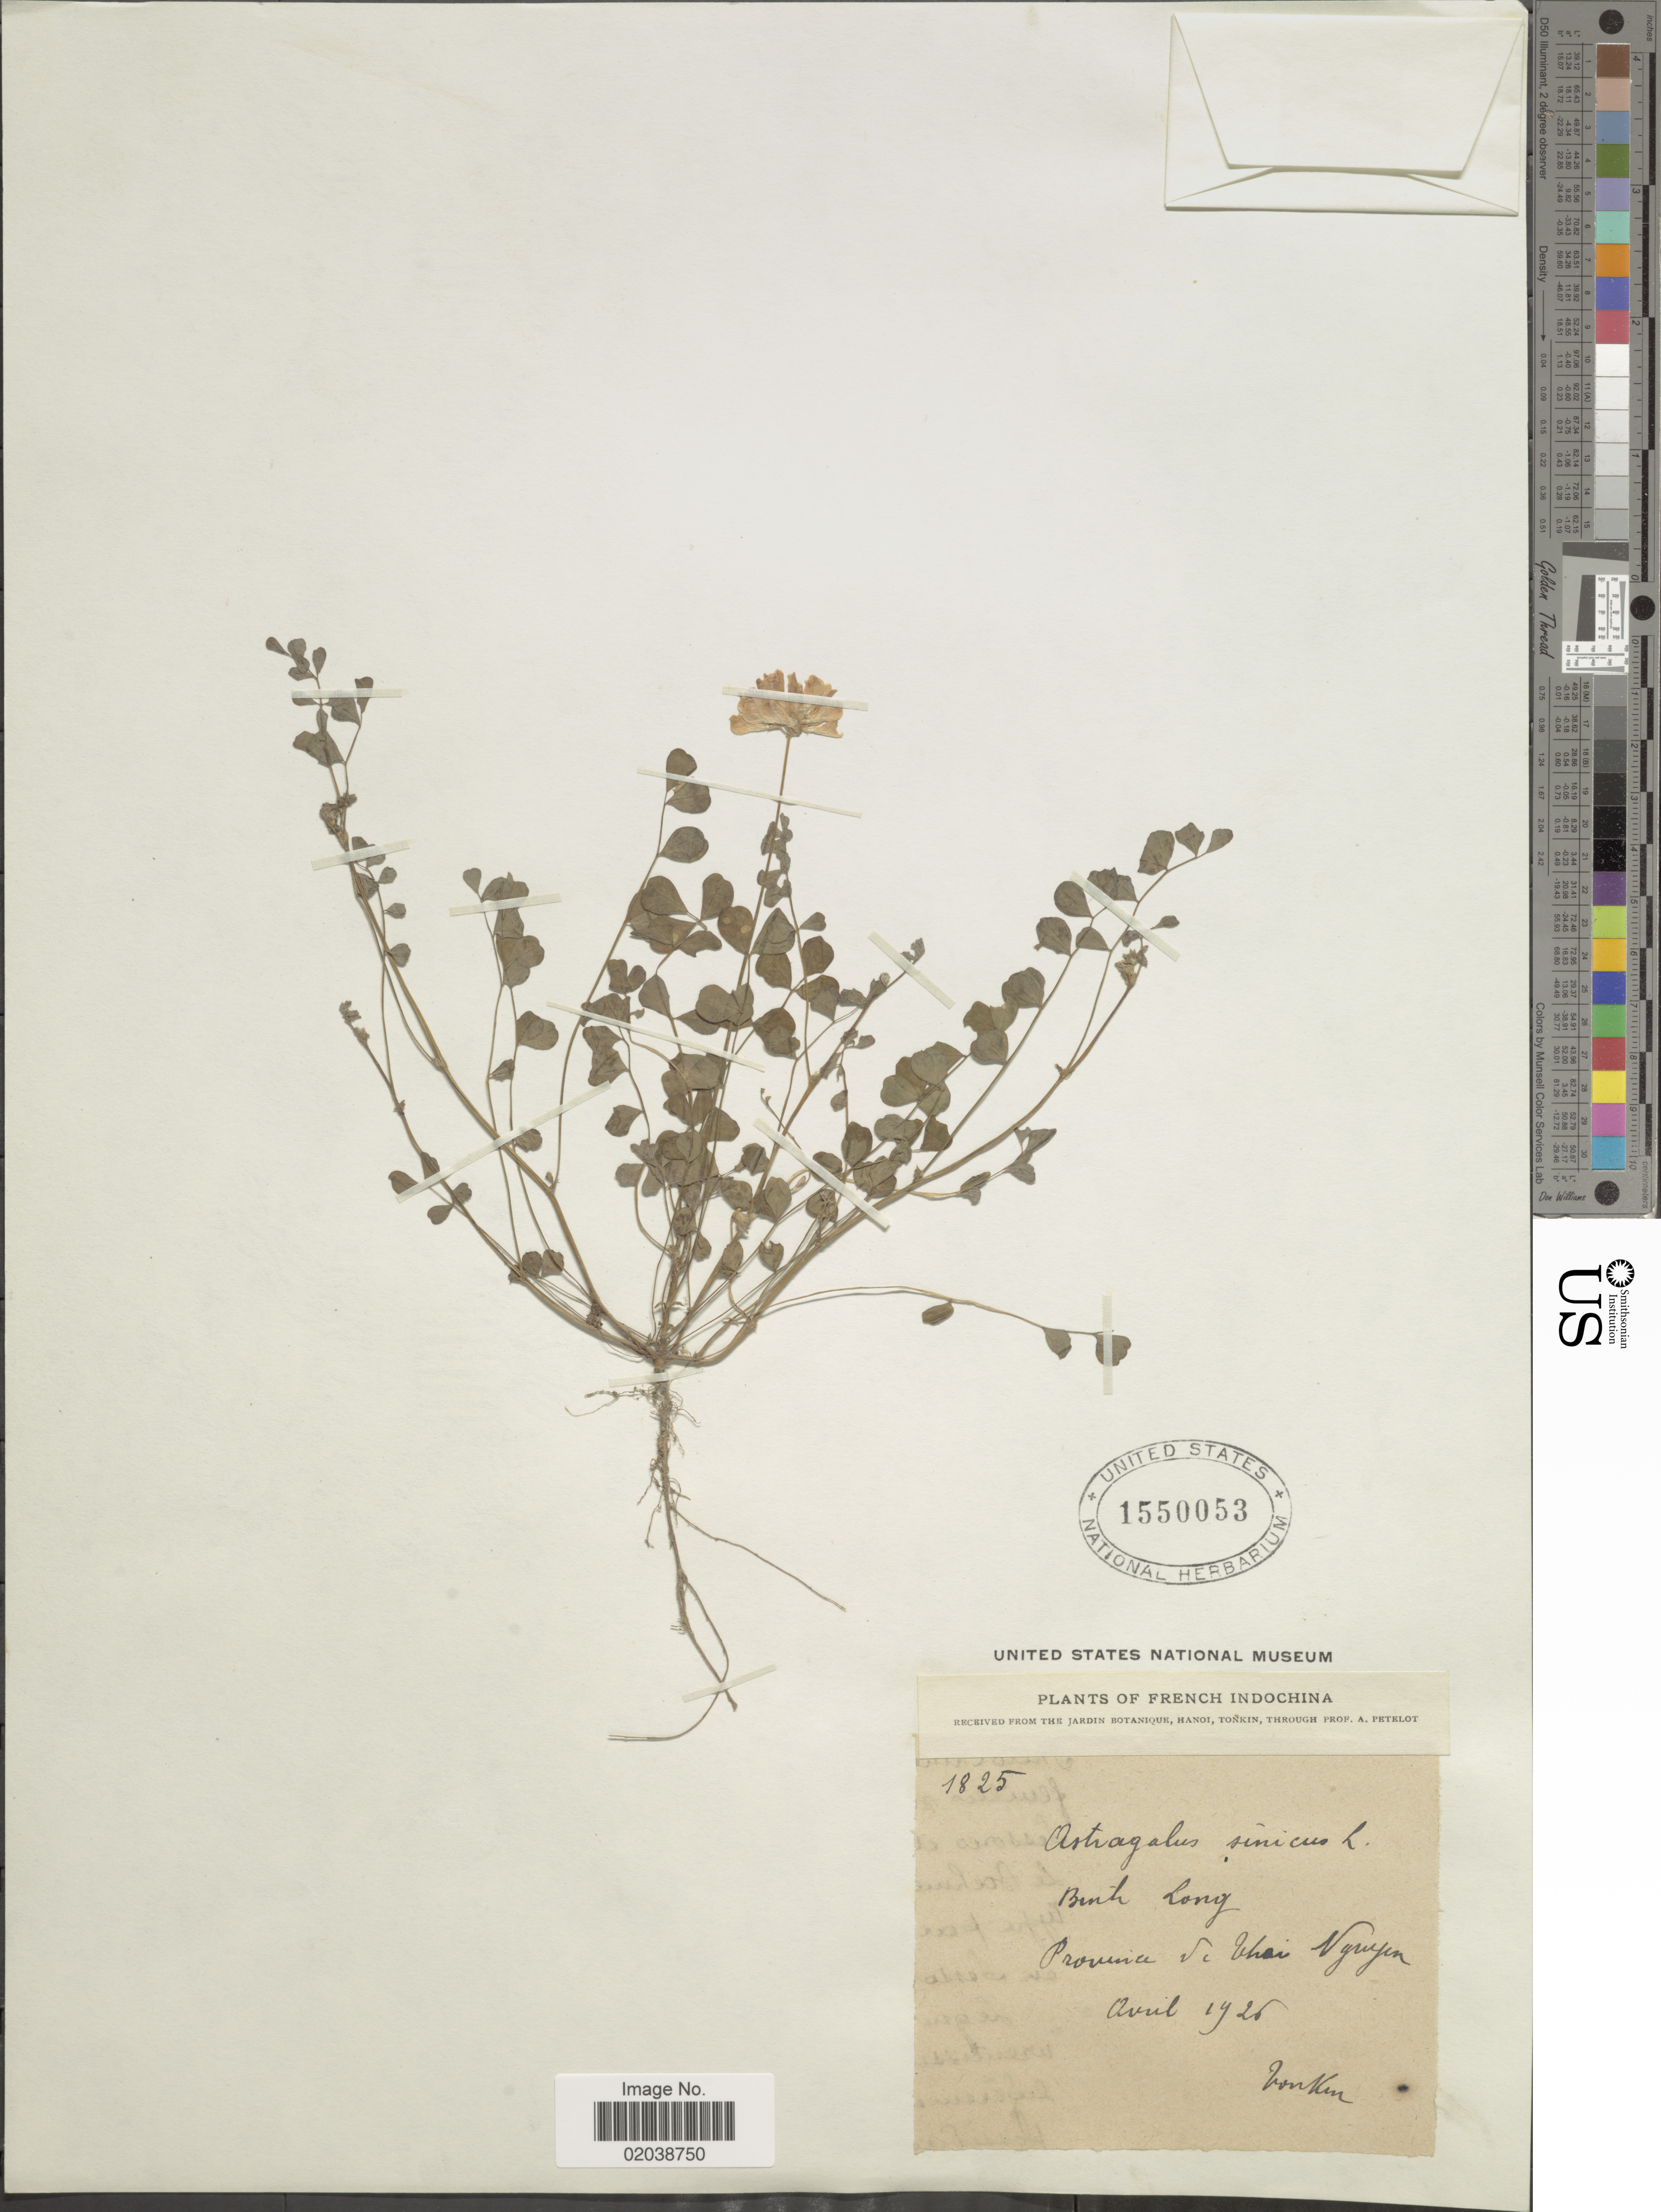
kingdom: Plantae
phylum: Tracheophyta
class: Magnoliopsida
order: Fabales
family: Fabaceae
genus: Astragalus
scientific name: Astragalus sinicus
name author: L.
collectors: A. Petelot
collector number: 1825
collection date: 1926-04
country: Vietnam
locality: Tonkin. Benth Long, Province de bhai Nguyen [interpreted]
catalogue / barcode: US 1550053